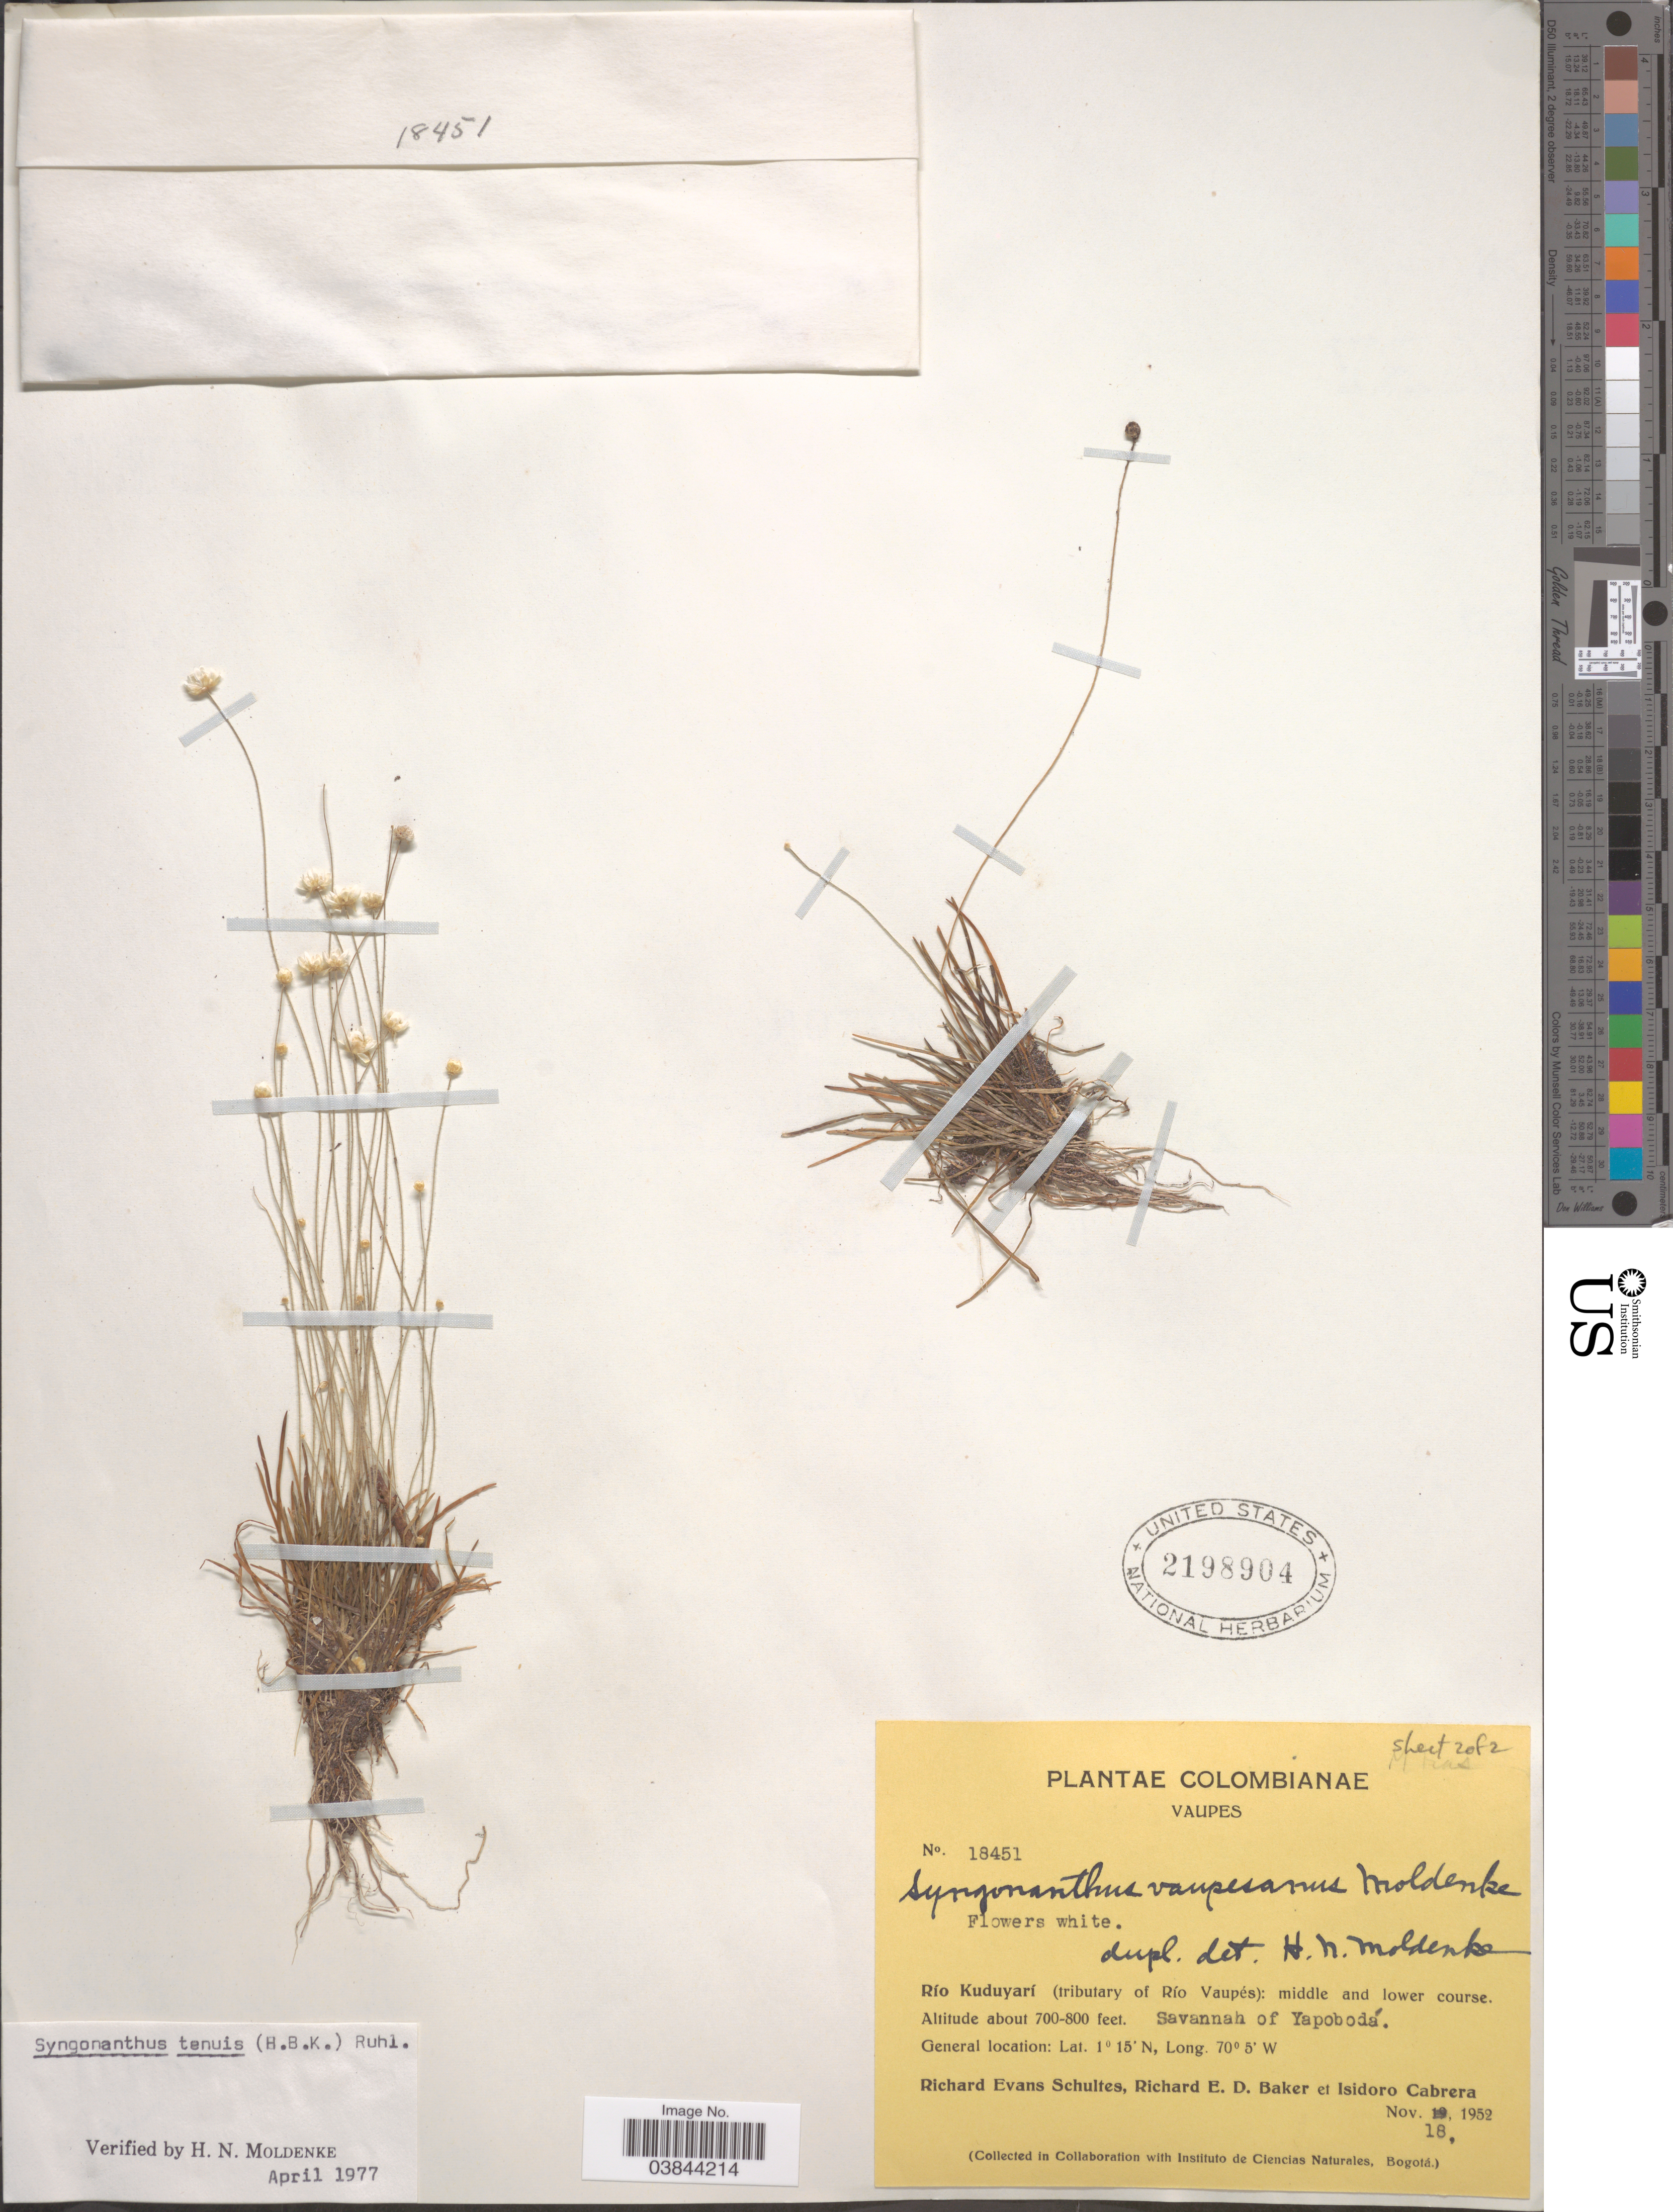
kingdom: Plantae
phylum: Tracheophyta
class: Liliopsida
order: Poales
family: Eriocaulaceae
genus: Syngonanthus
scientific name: Syngonanthus tenuis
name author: (Kunth) Ruhland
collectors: R. E. Schultes, R. A. Baker & I. Cabrera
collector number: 18451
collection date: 1952-11-18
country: Colombia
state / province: Vaupés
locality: Río Kuduyarí (tributary of Río Vaupés): middle and lower course. Savannah of Yapobodá.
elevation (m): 213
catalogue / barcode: US 2198904